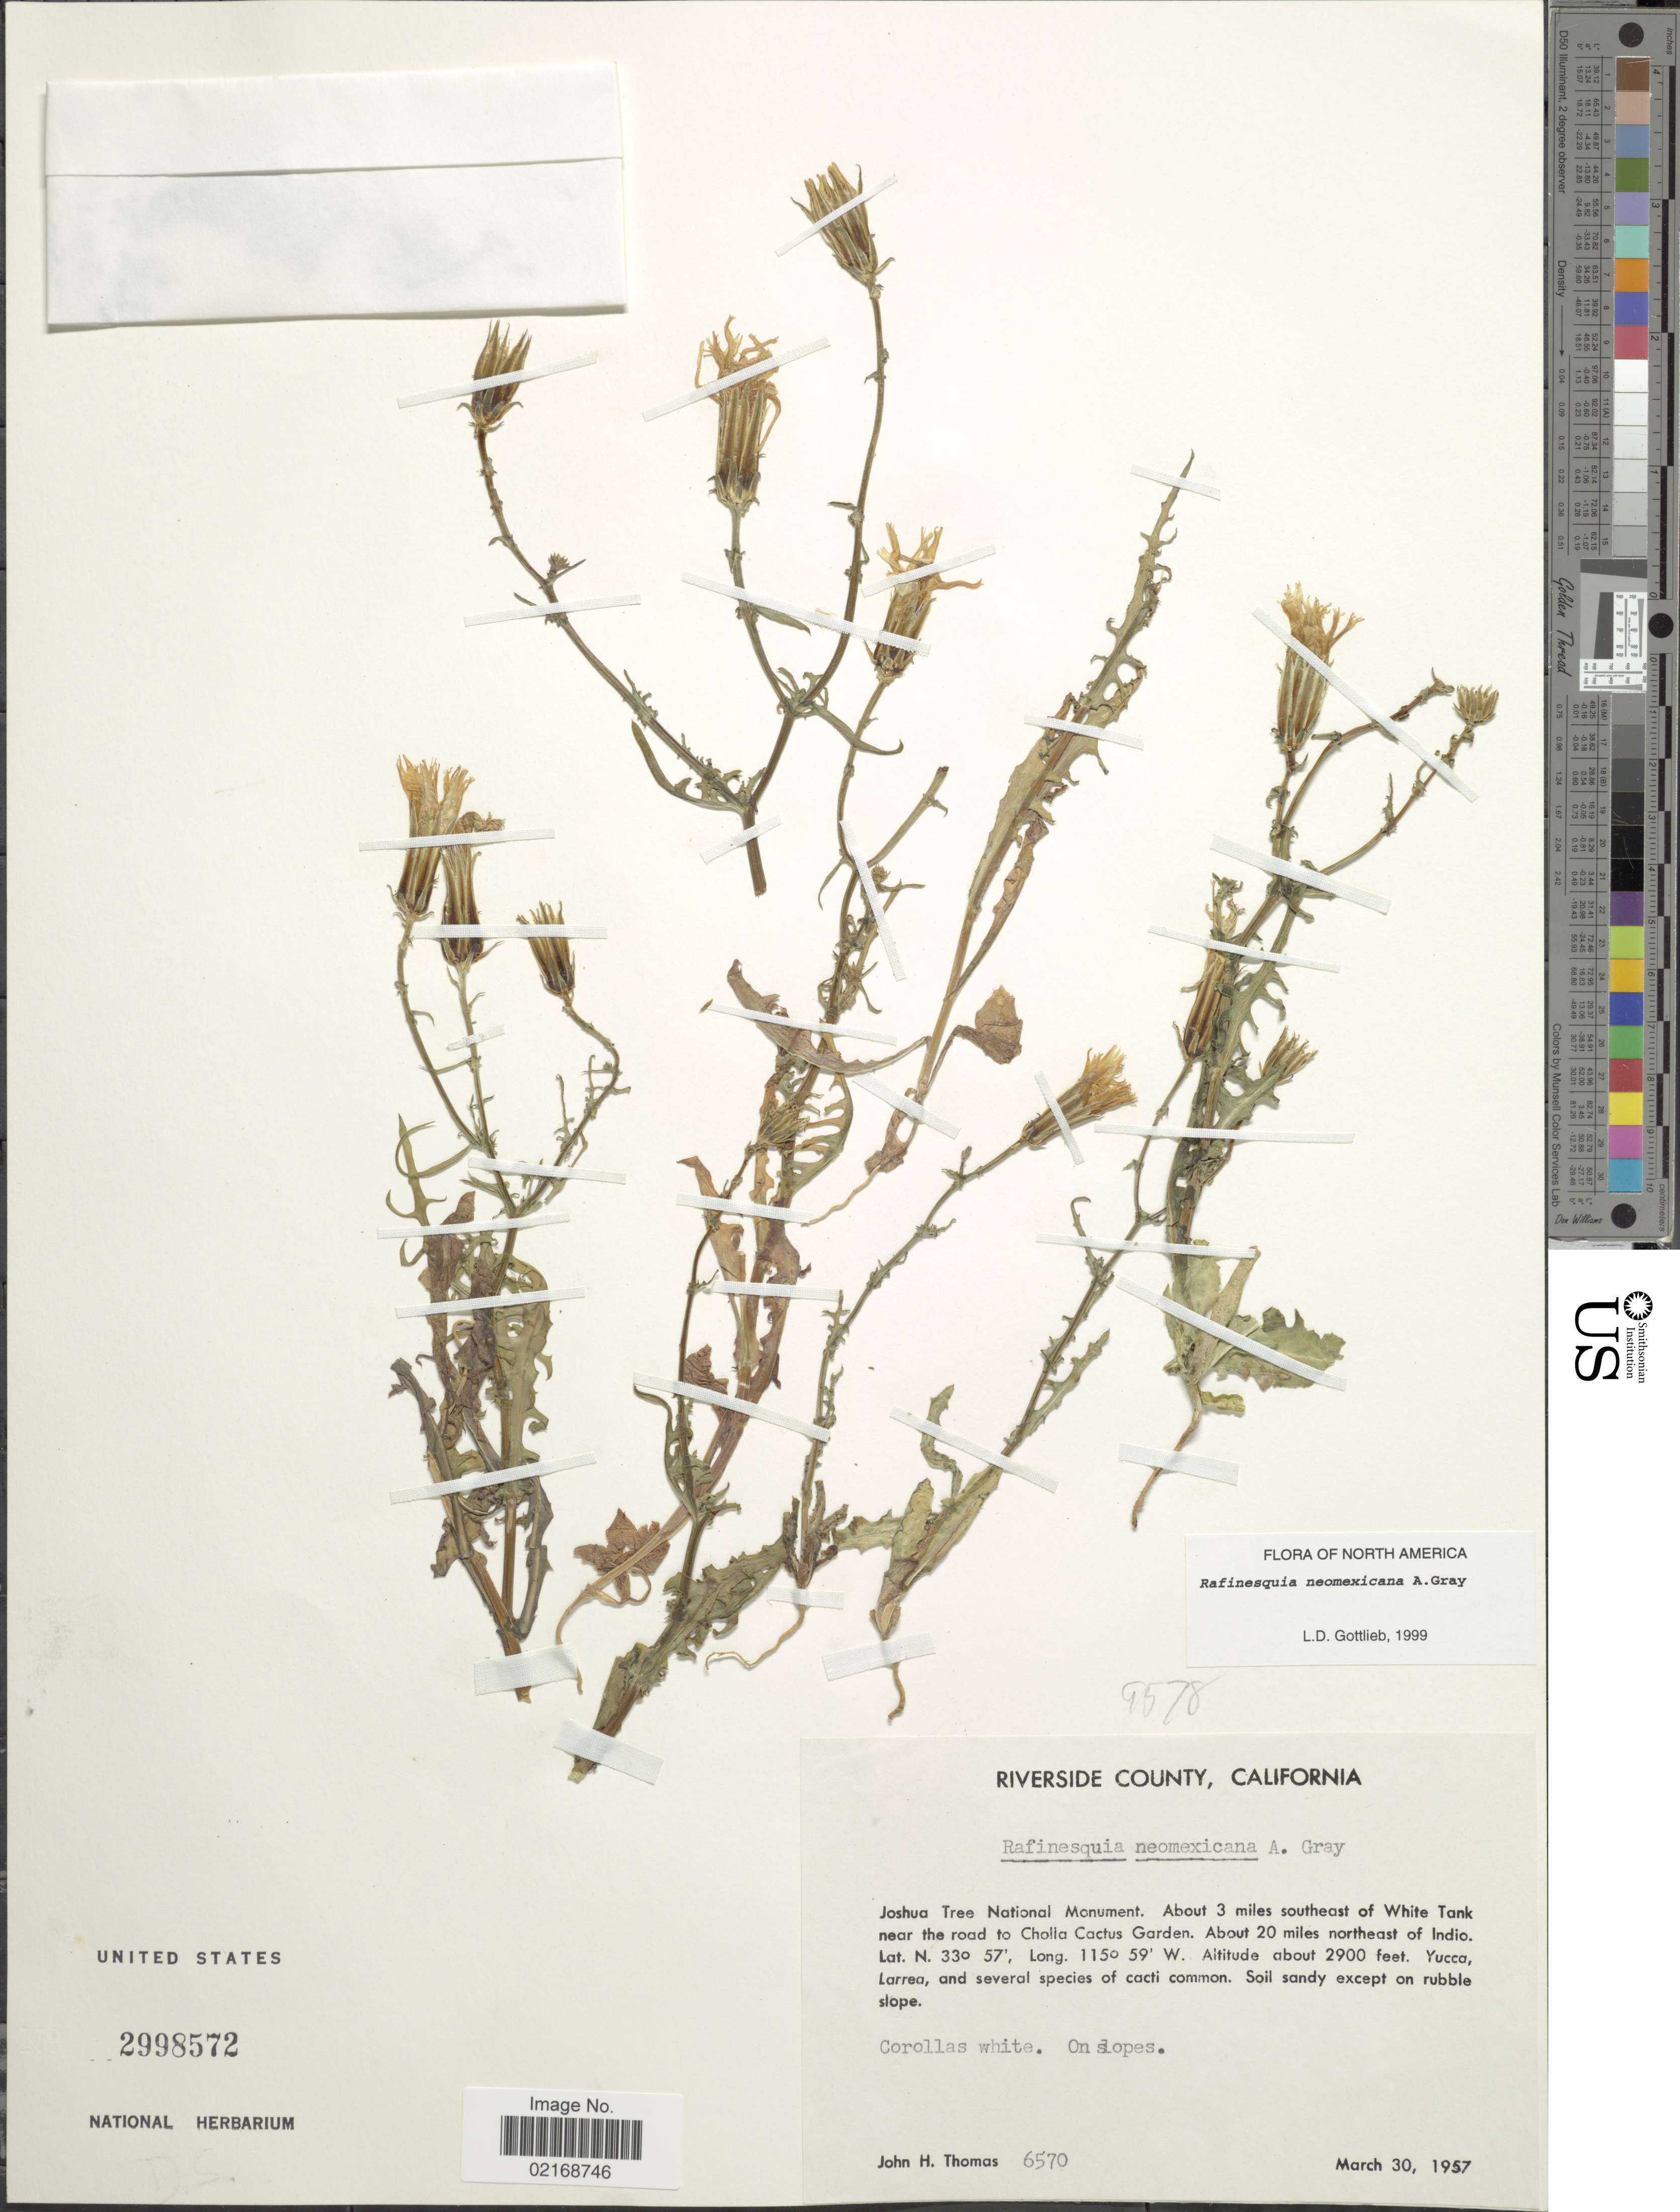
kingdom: Plantae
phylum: Tracheophyta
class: Magnoliopsida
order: Asterales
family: Asteraceae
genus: Rafinesquia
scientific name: Rafinesquia neomexicana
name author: A. Gray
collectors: J. H. Thomas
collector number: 6570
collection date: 1957-03-30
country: United States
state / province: California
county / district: Riverside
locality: Riverside County, Joshua Tree National Monument, About 3 miles southeast of White Tank near the road to Cholla Cactus Garden, ABout 20 miles northeast of Indio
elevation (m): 884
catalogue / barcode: US 2998572